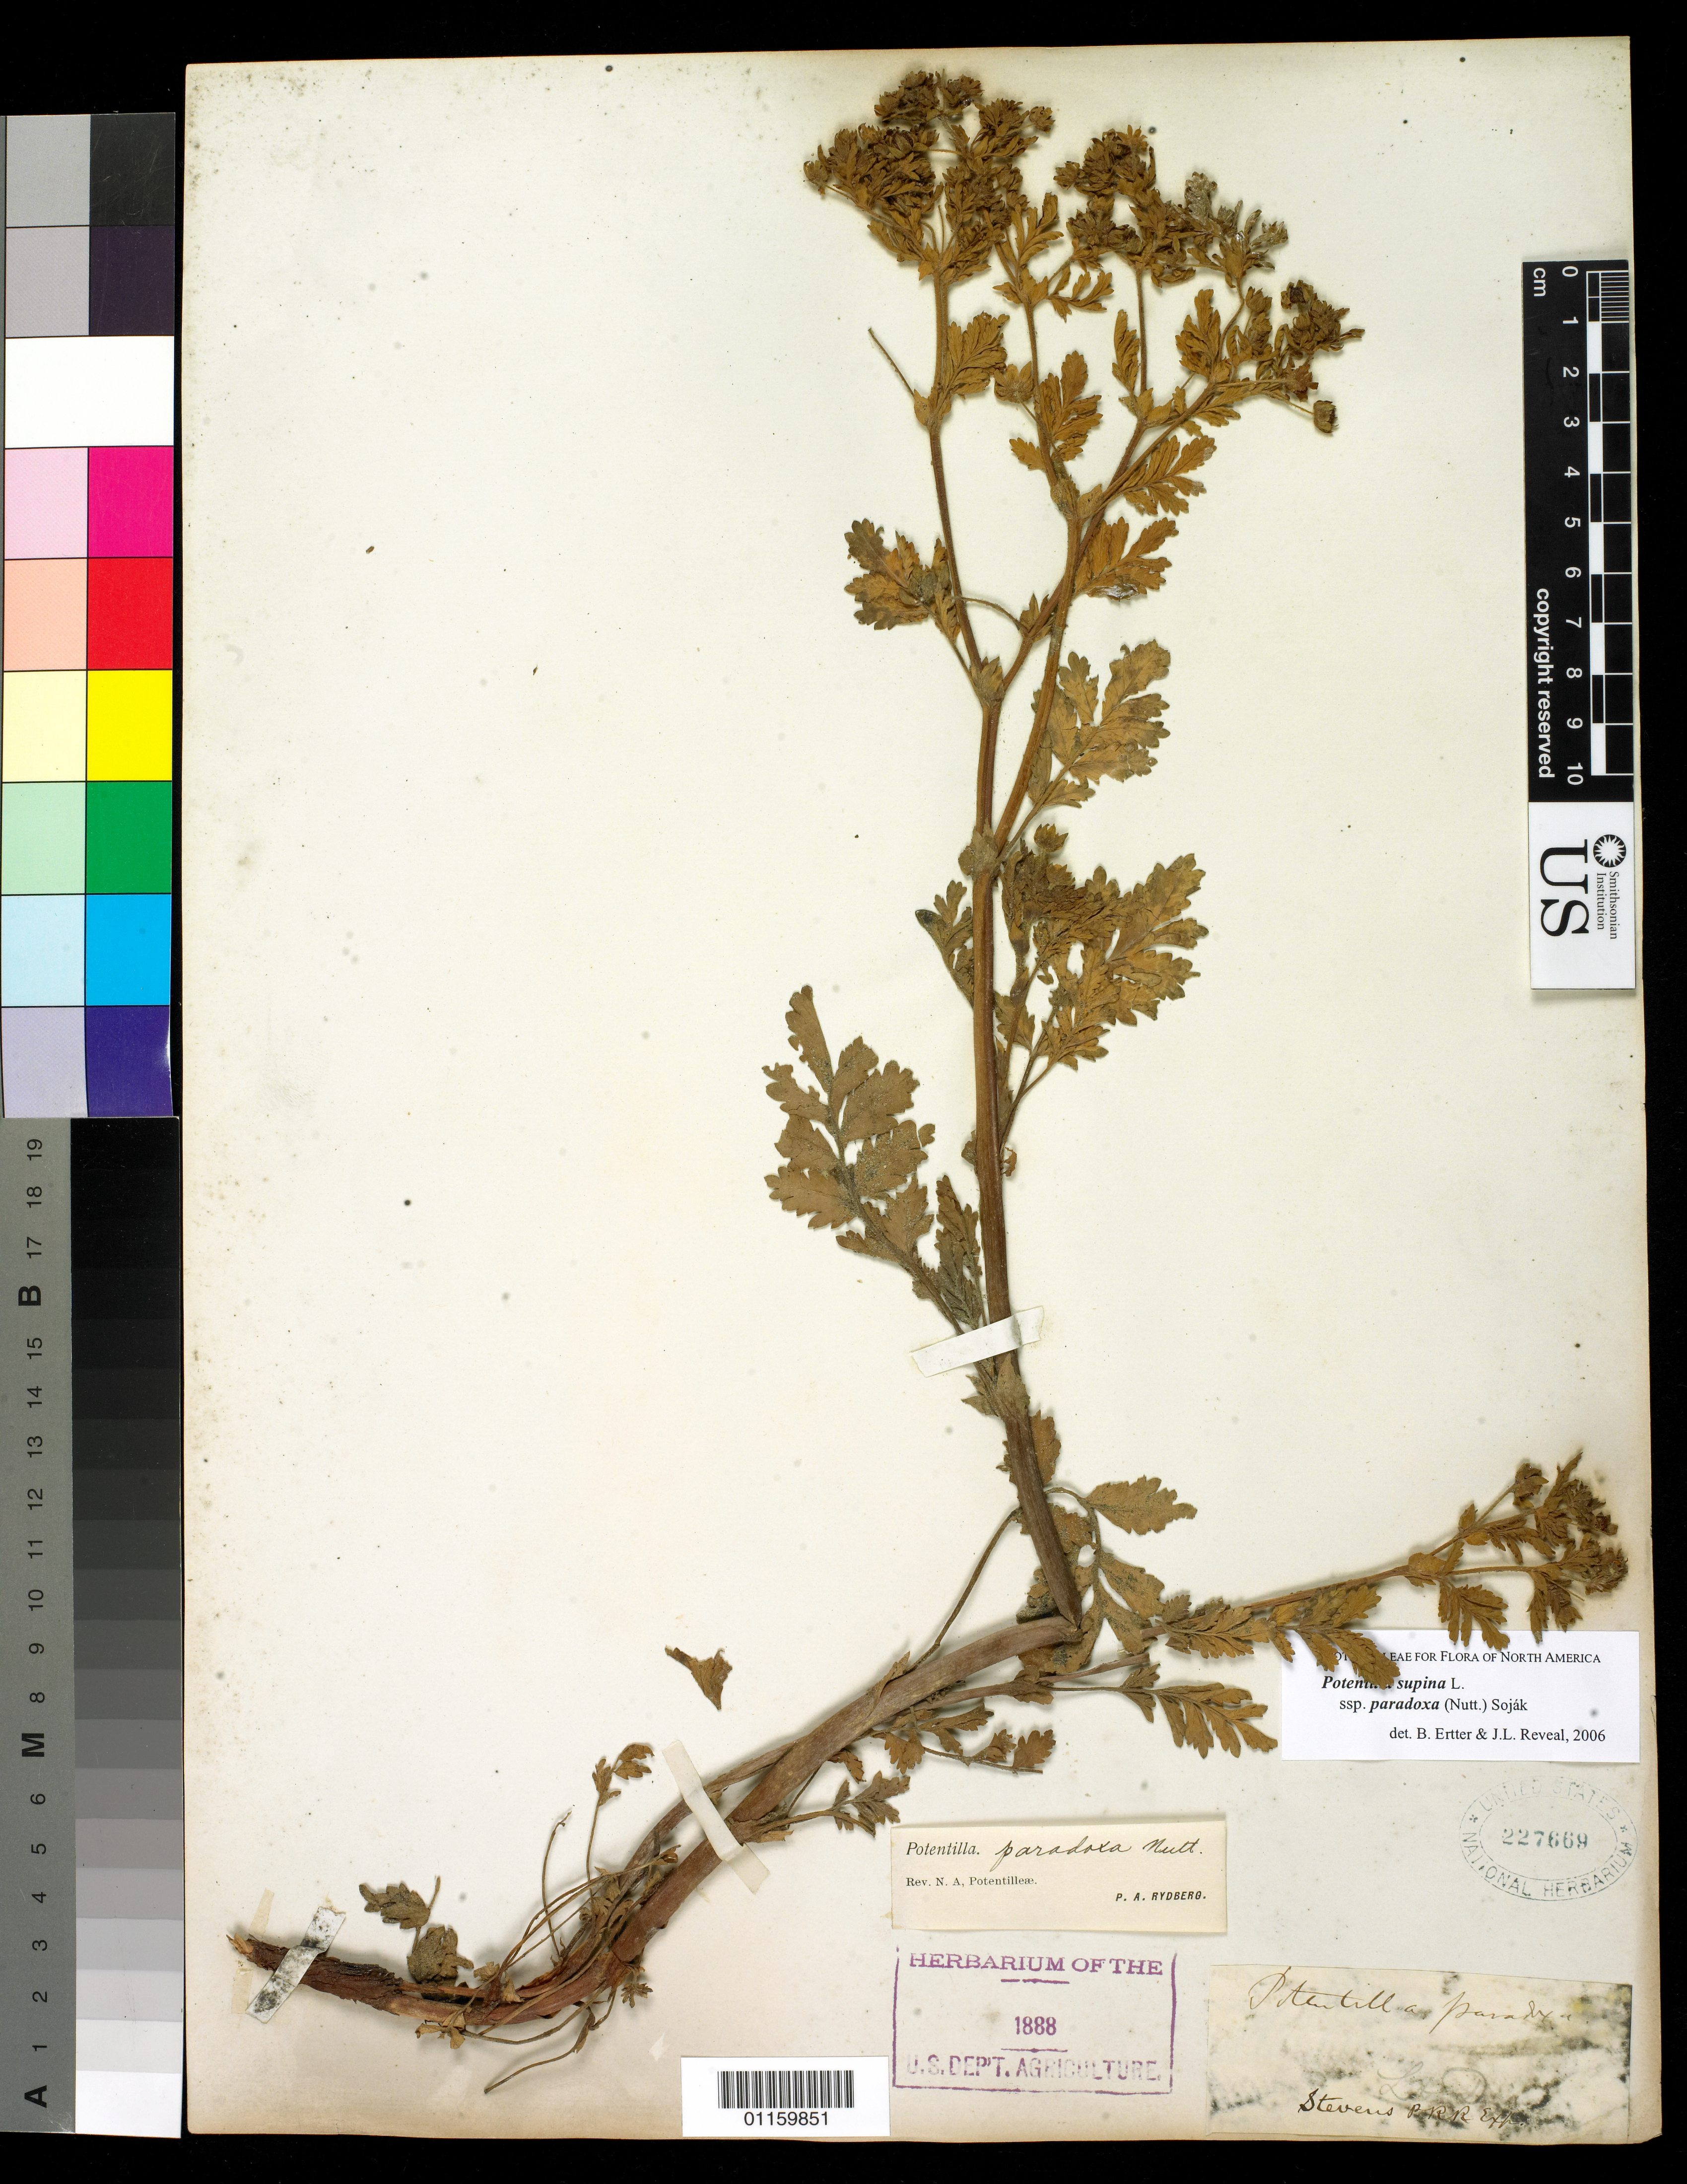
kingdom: Plantae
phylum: Tracheophyta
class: Magnoliopsida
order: Rosales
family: Rosaceae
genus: Potentilla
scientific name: Potentilla supina var. paradoxa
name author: (Nutt.) Th. Wolf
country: United States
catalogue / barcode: US 227669